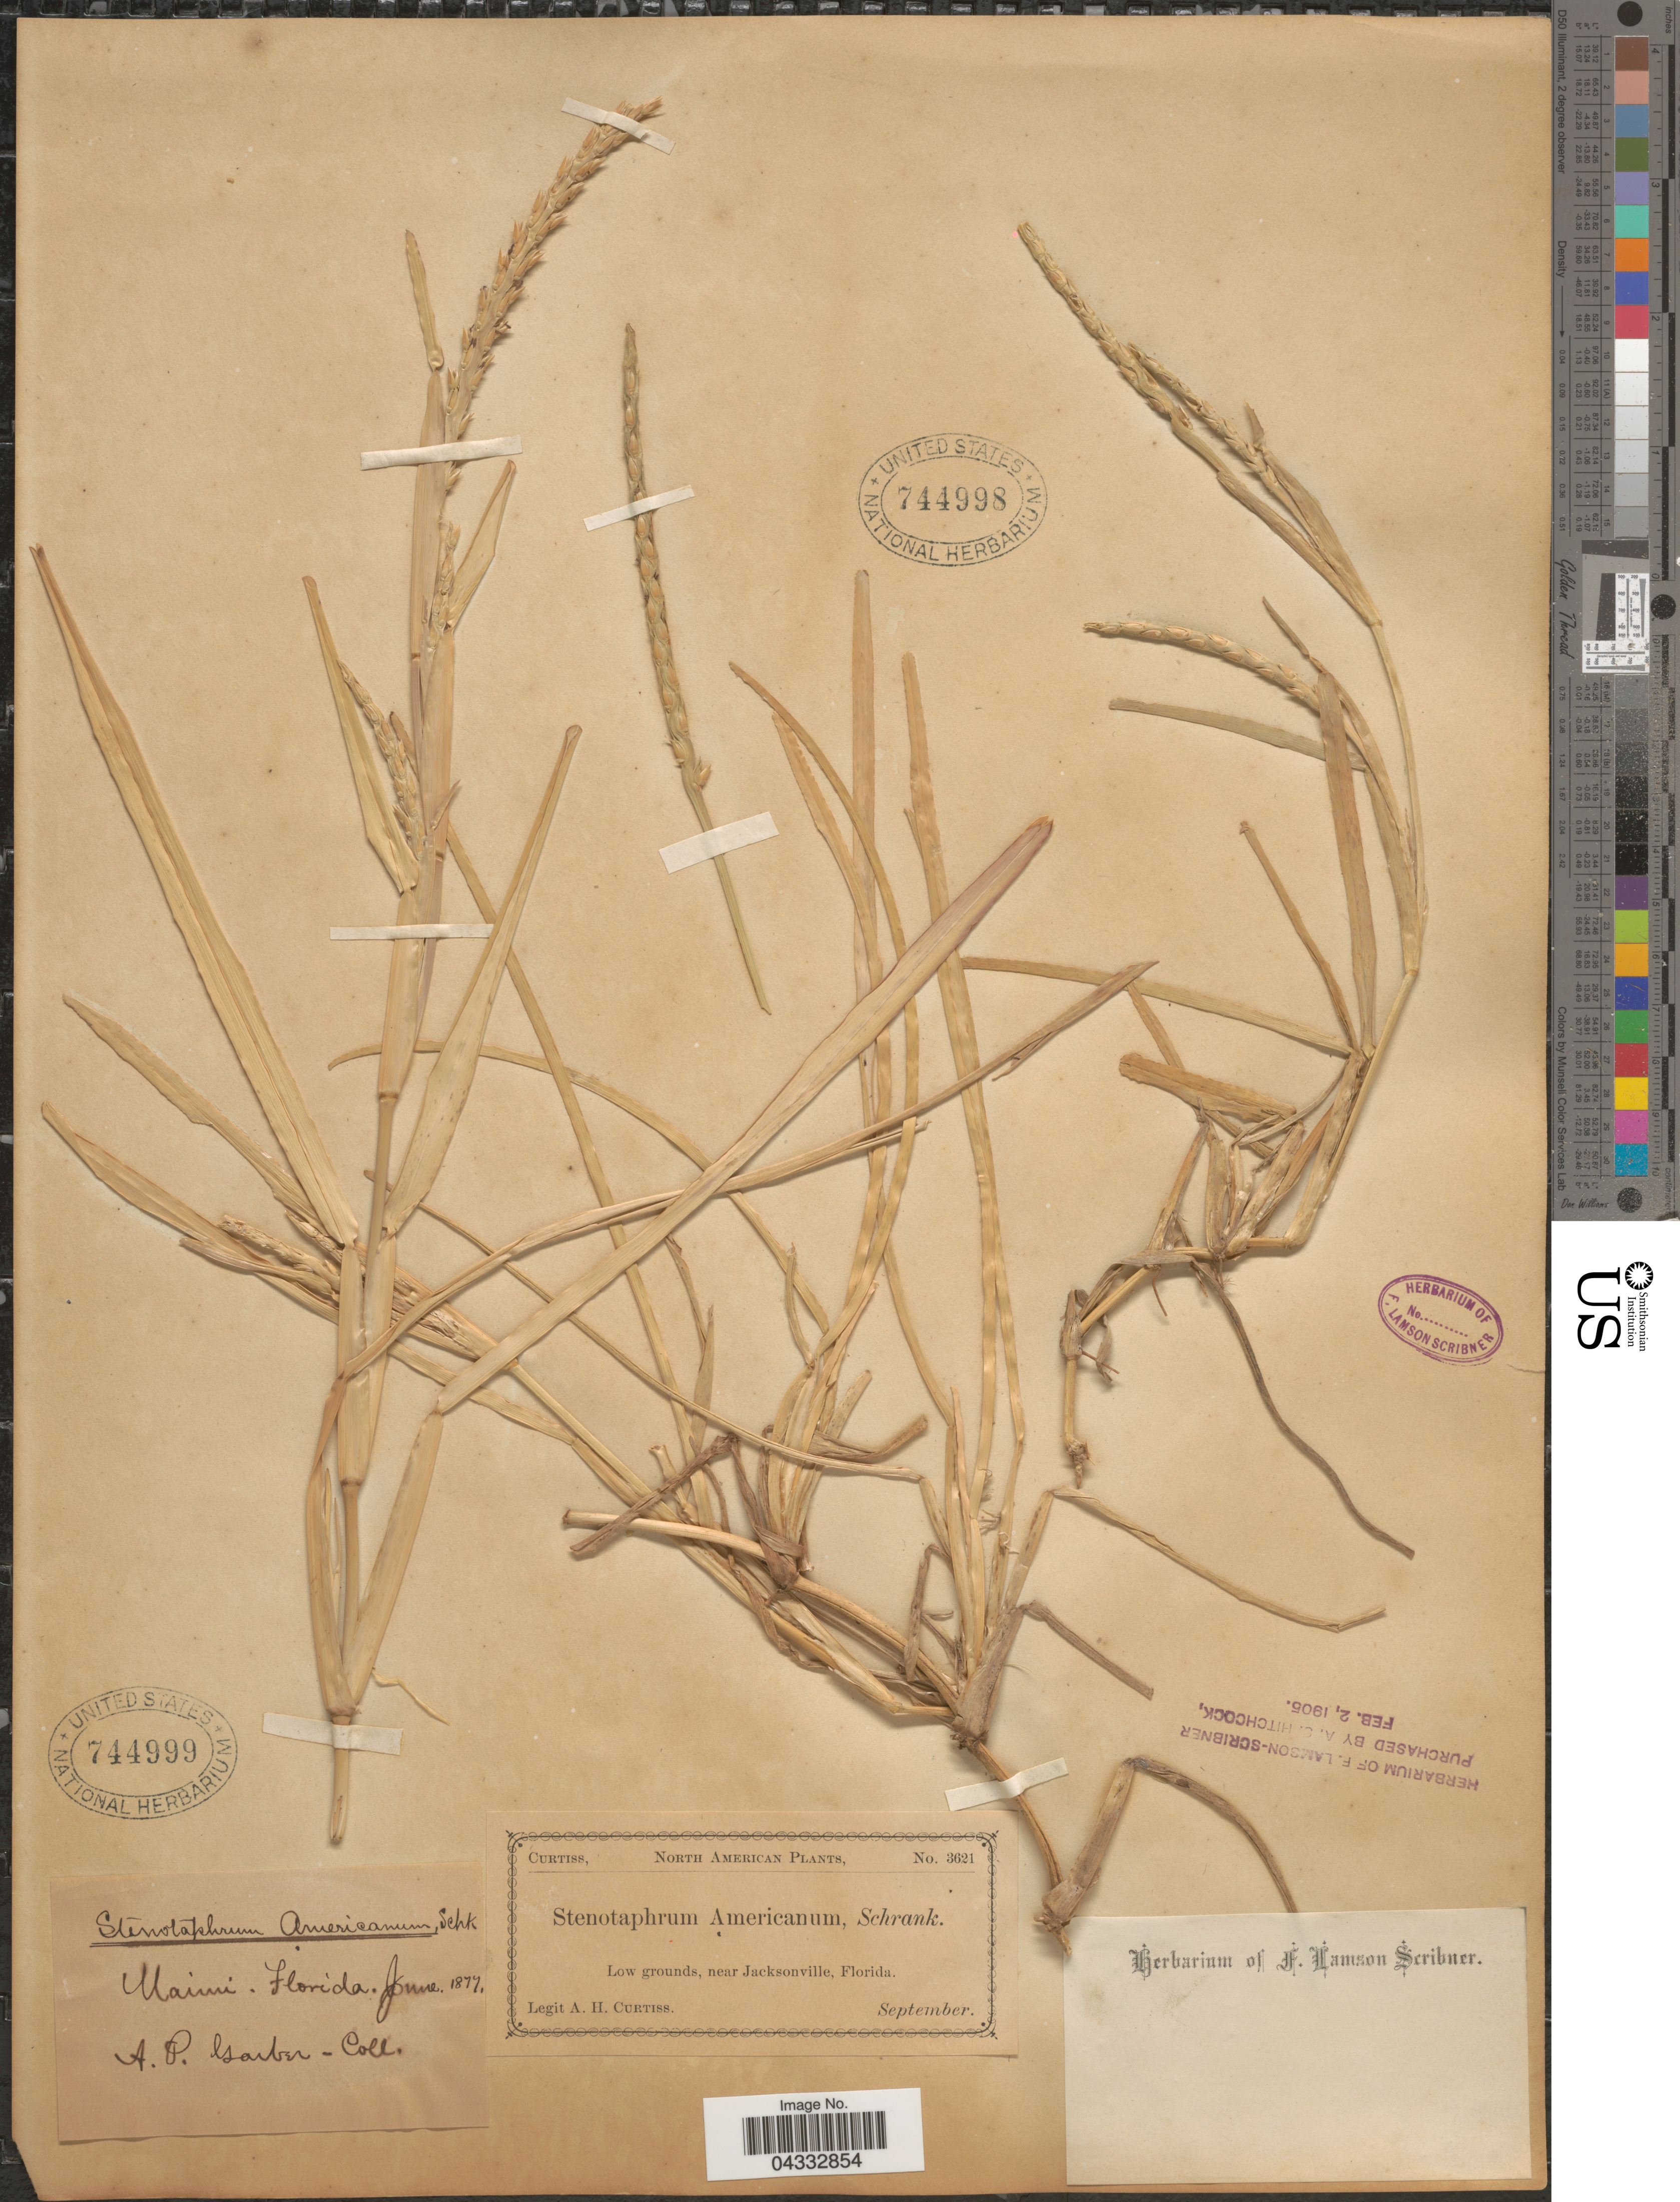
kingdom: Plantae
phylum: Tracheophyta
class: Liliopsida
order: Poales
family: Poaceae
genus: Stenotaphrum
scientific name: Stenotaphrum secundatum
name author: (Walter) Kuntze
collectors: A. P. Garber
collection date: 1877-06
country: United States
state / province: Florida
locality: Maimi.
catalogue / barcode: US 744999